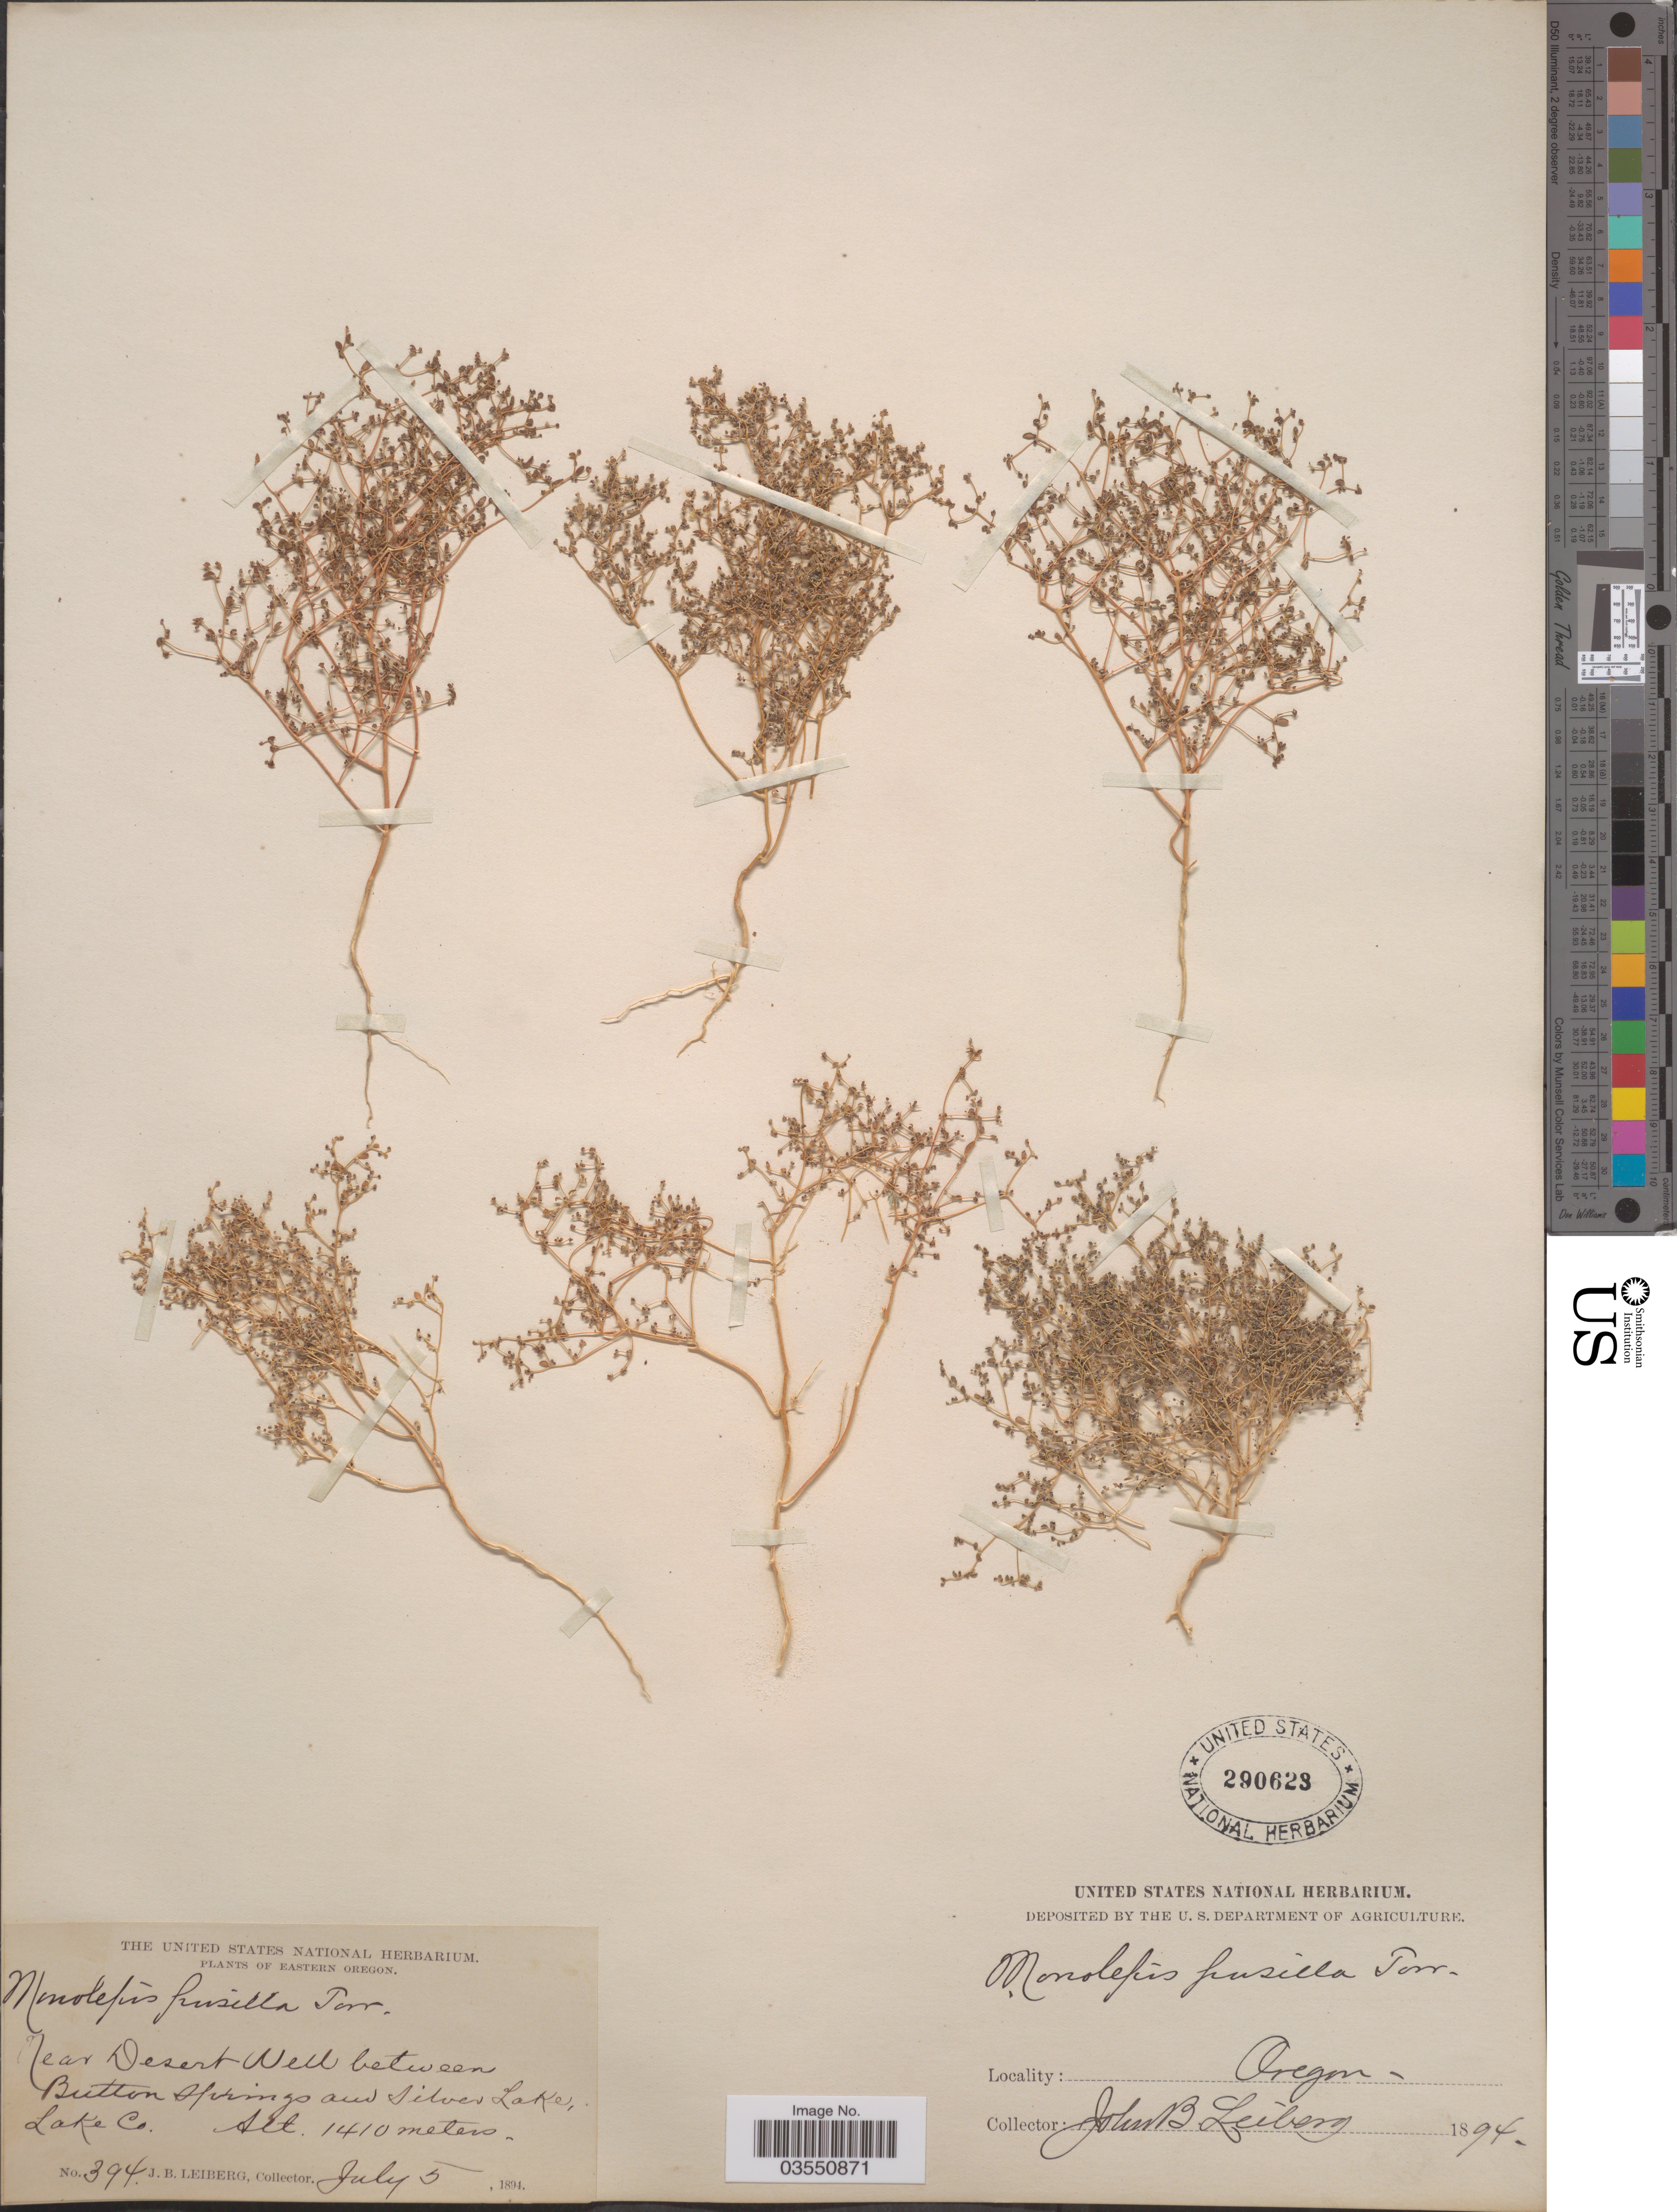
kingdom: Plantae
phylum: Tracheophyta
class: Magnoliopsida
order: Caryophyllales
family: Amaranthaceae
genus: Micromonolepis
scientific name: Micromonolepis pusilla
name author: (Torr. ex S. Watson) Ulbr.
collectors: J. B. Leiberg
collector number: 394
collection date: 1894-07-05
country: United States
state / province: Oregon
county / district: Lake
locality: Eastern Oregon. Near Desert Well between Button Springs and Silver Lake, Lake Co.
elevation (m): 1410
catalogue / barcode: US 290628